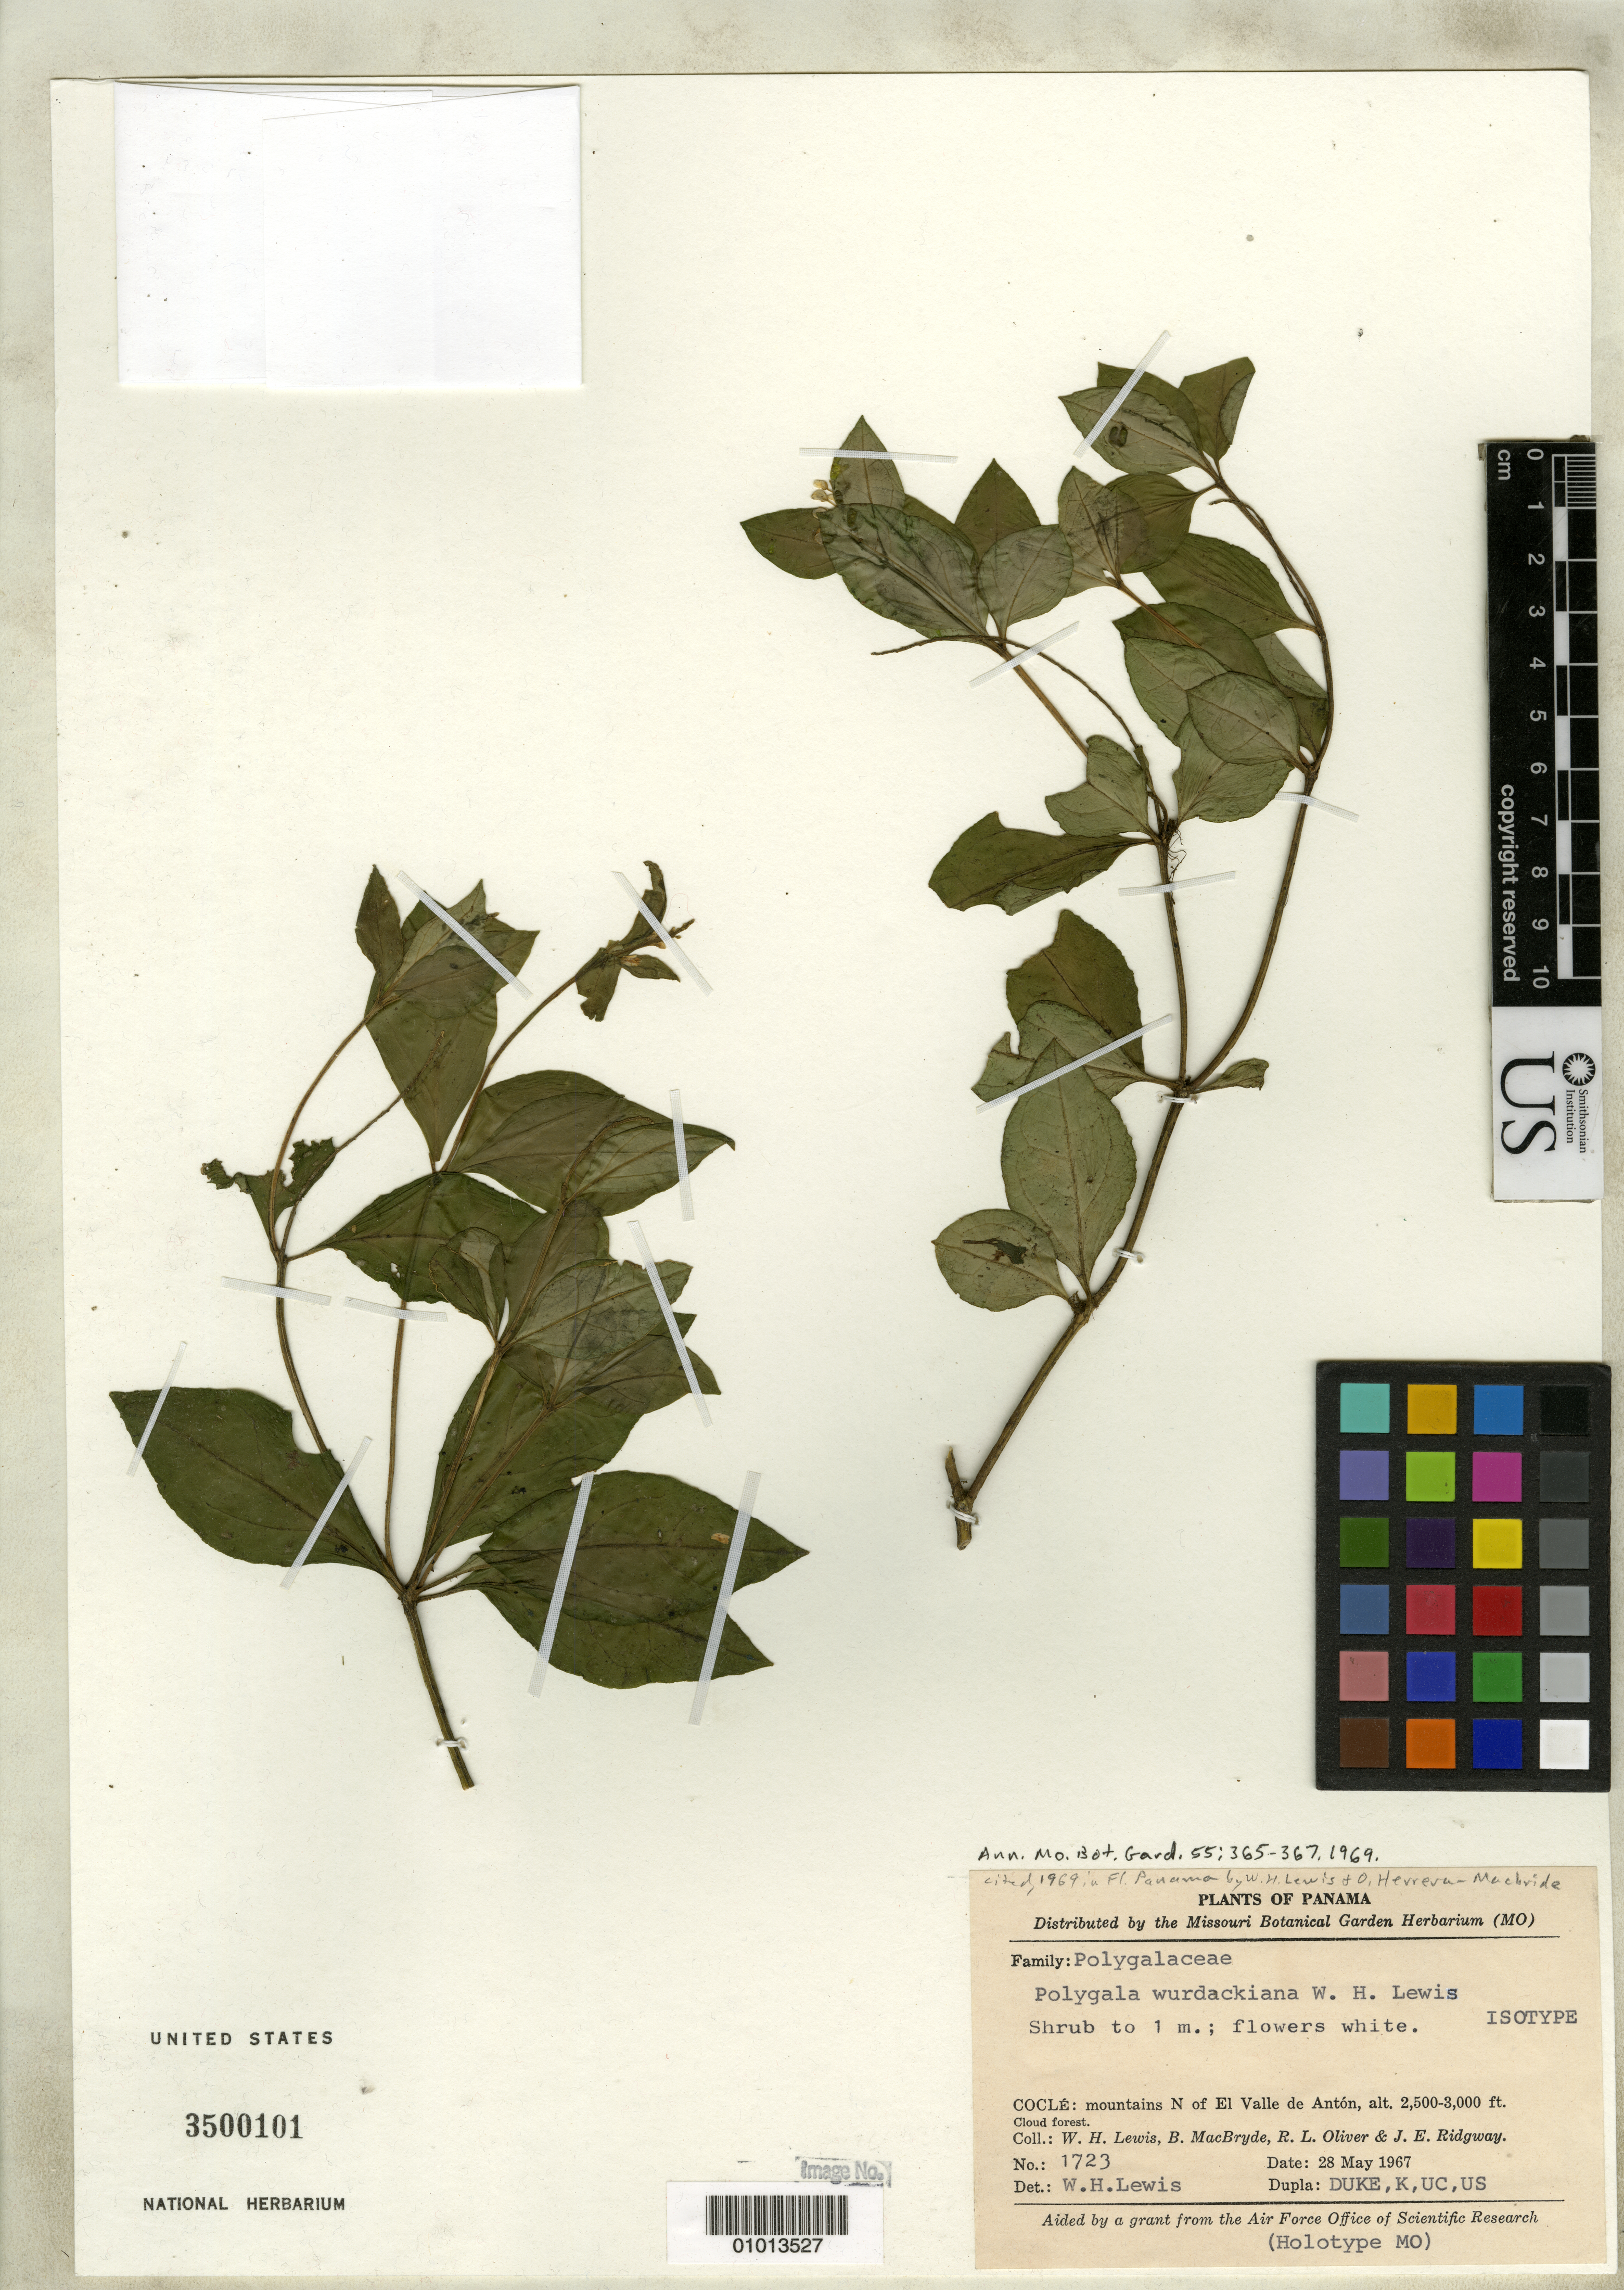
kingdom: Plantae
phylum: Tracheophyta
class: Magnoliopsida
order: Fabales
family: Polygalaceae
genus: Polygala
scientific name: Polygala wurdackiana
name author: W.H. Lewis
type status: Isotype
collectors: W. H. Lewis, B. MacBryde & et al.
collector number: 1723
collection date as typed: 28 May 1967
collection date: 1967-05-28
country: Panama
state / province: Coclé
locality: Mountains N of El Valle de Anton. Cloud forest.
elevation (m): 762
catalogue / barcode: US 3500101